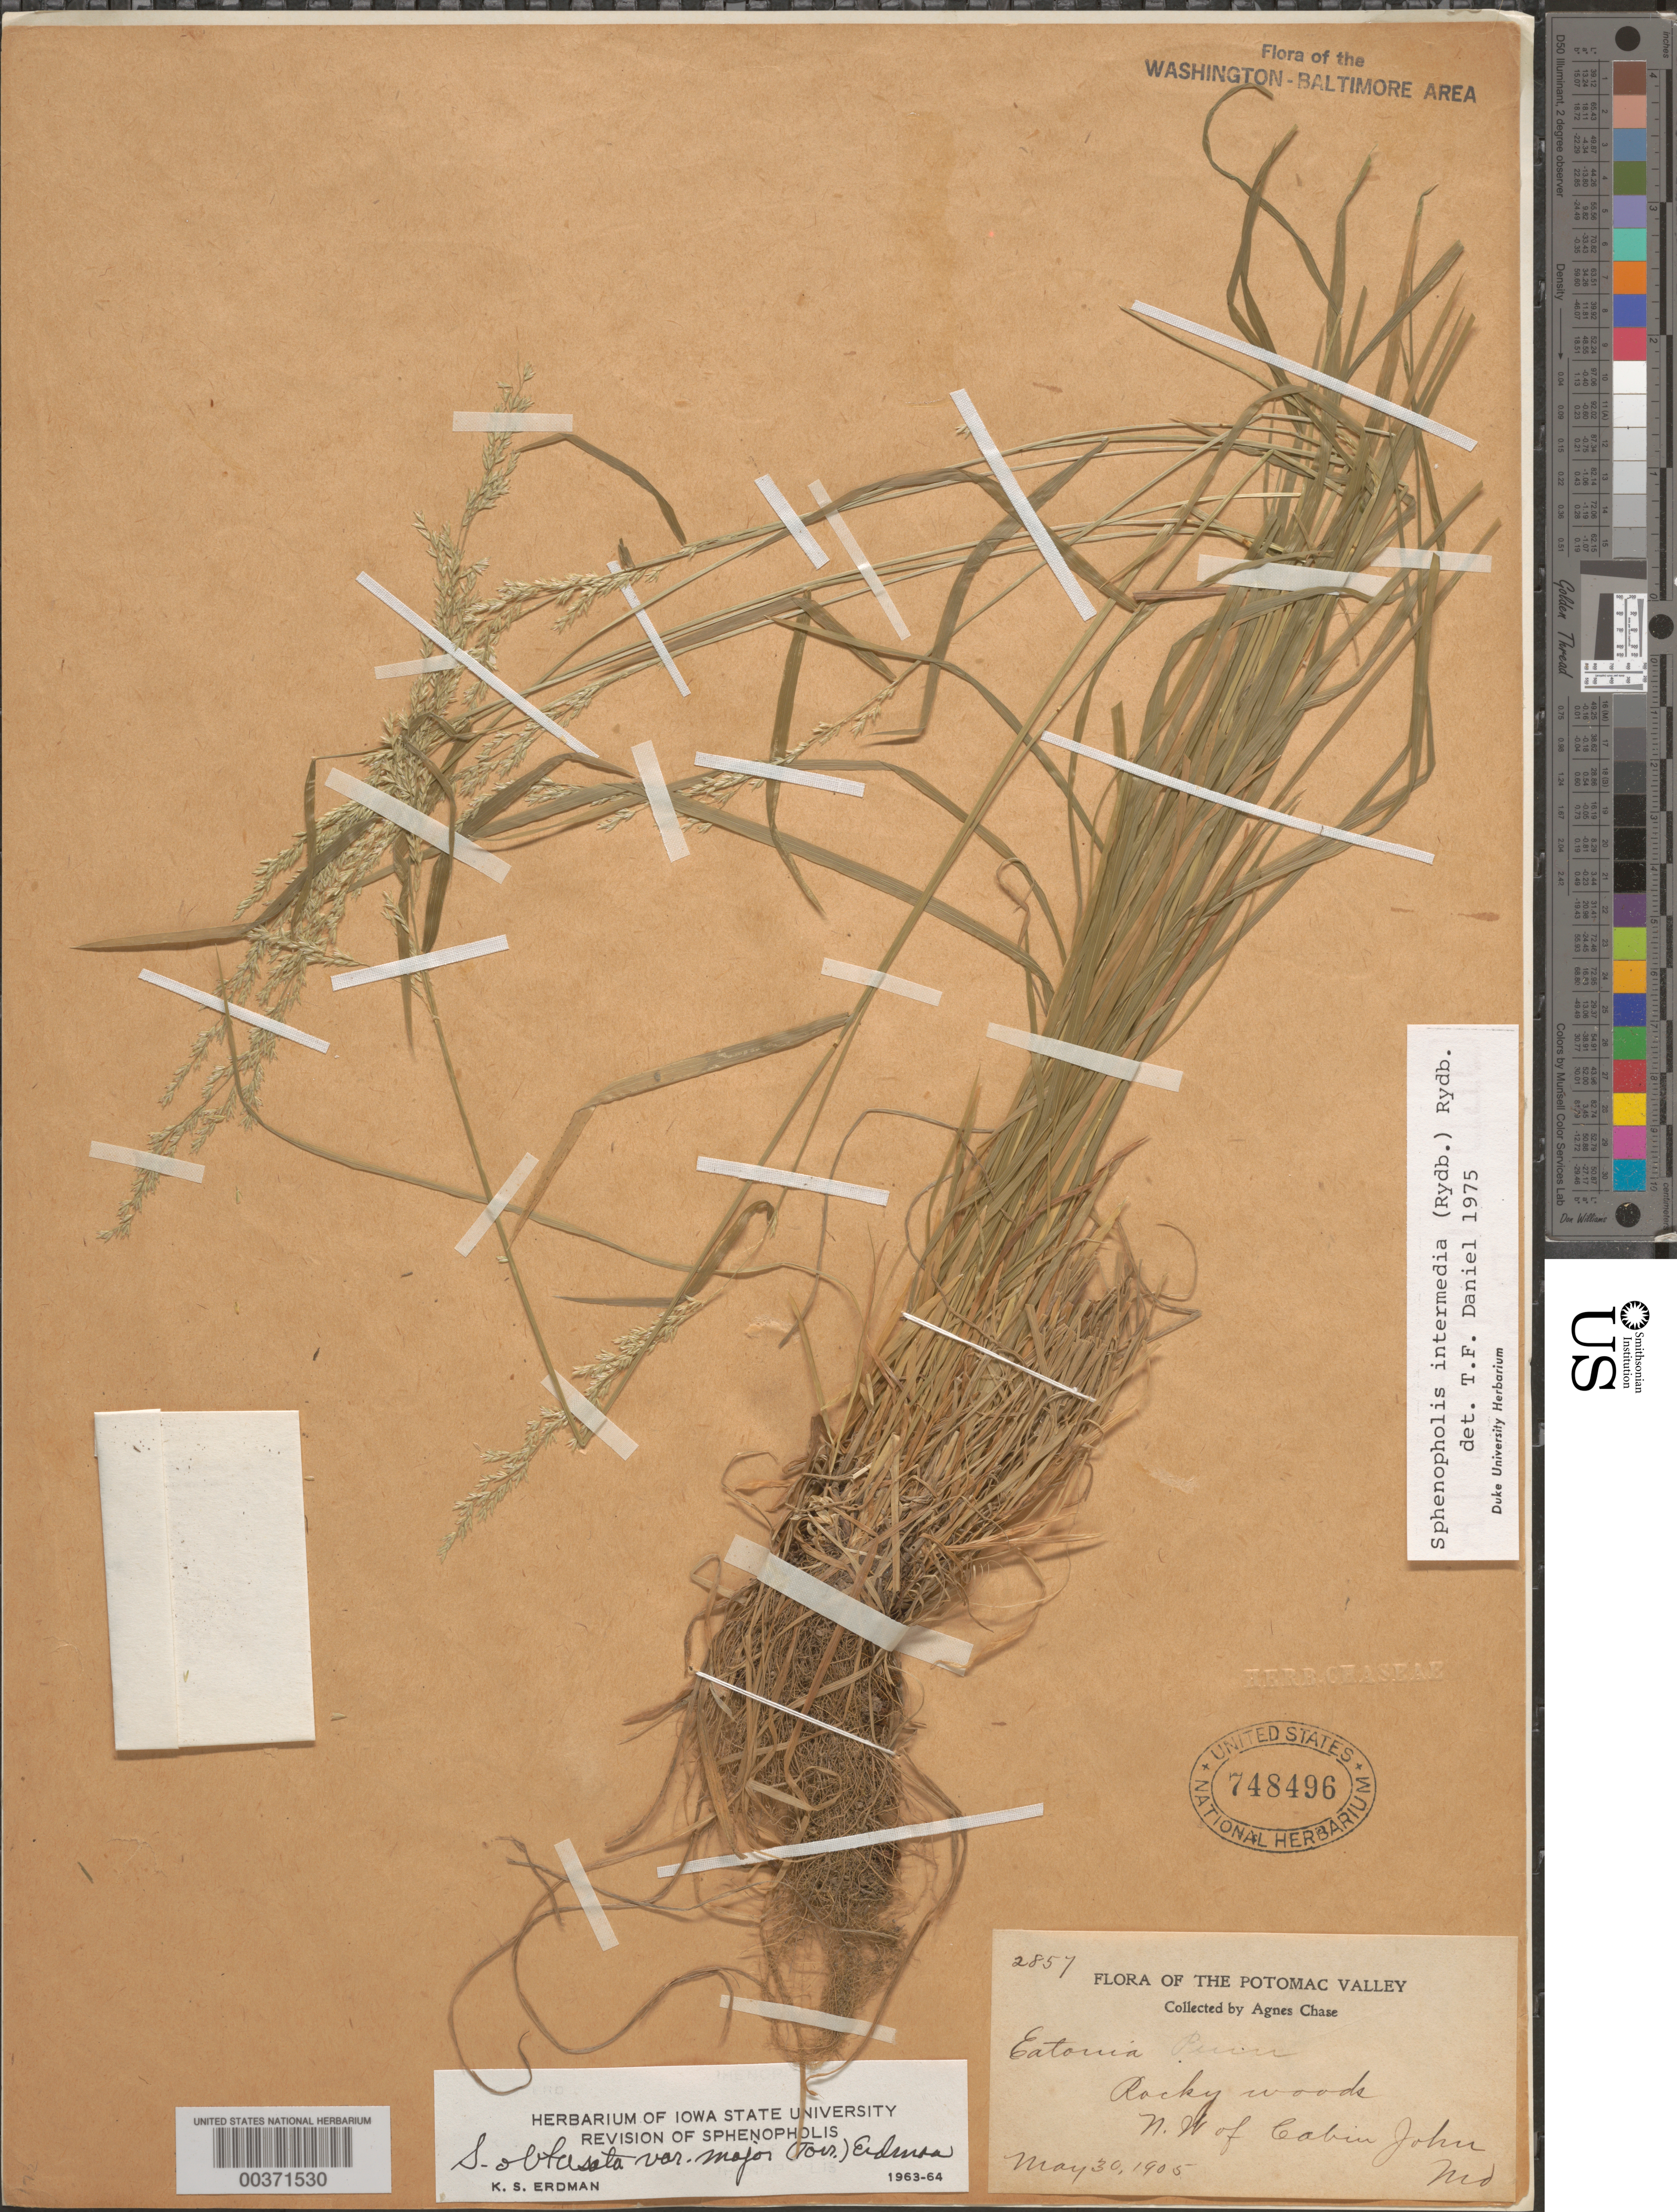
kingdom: Plantae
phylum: Tracheophyta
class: Liliopsida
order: Poales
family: Poaceae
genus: Sphenopholis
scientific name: Sphenopholis intermedia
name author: (Rydb.) Rydb.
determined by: Daniel, Thomas F.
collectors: A. Chase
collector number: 2857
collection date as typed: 30 May 1905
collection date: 1905-05-30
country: United States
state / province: Maryland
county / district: Montgomery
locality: NW of Cabin John C. & O. Canal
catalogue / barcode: US 748496